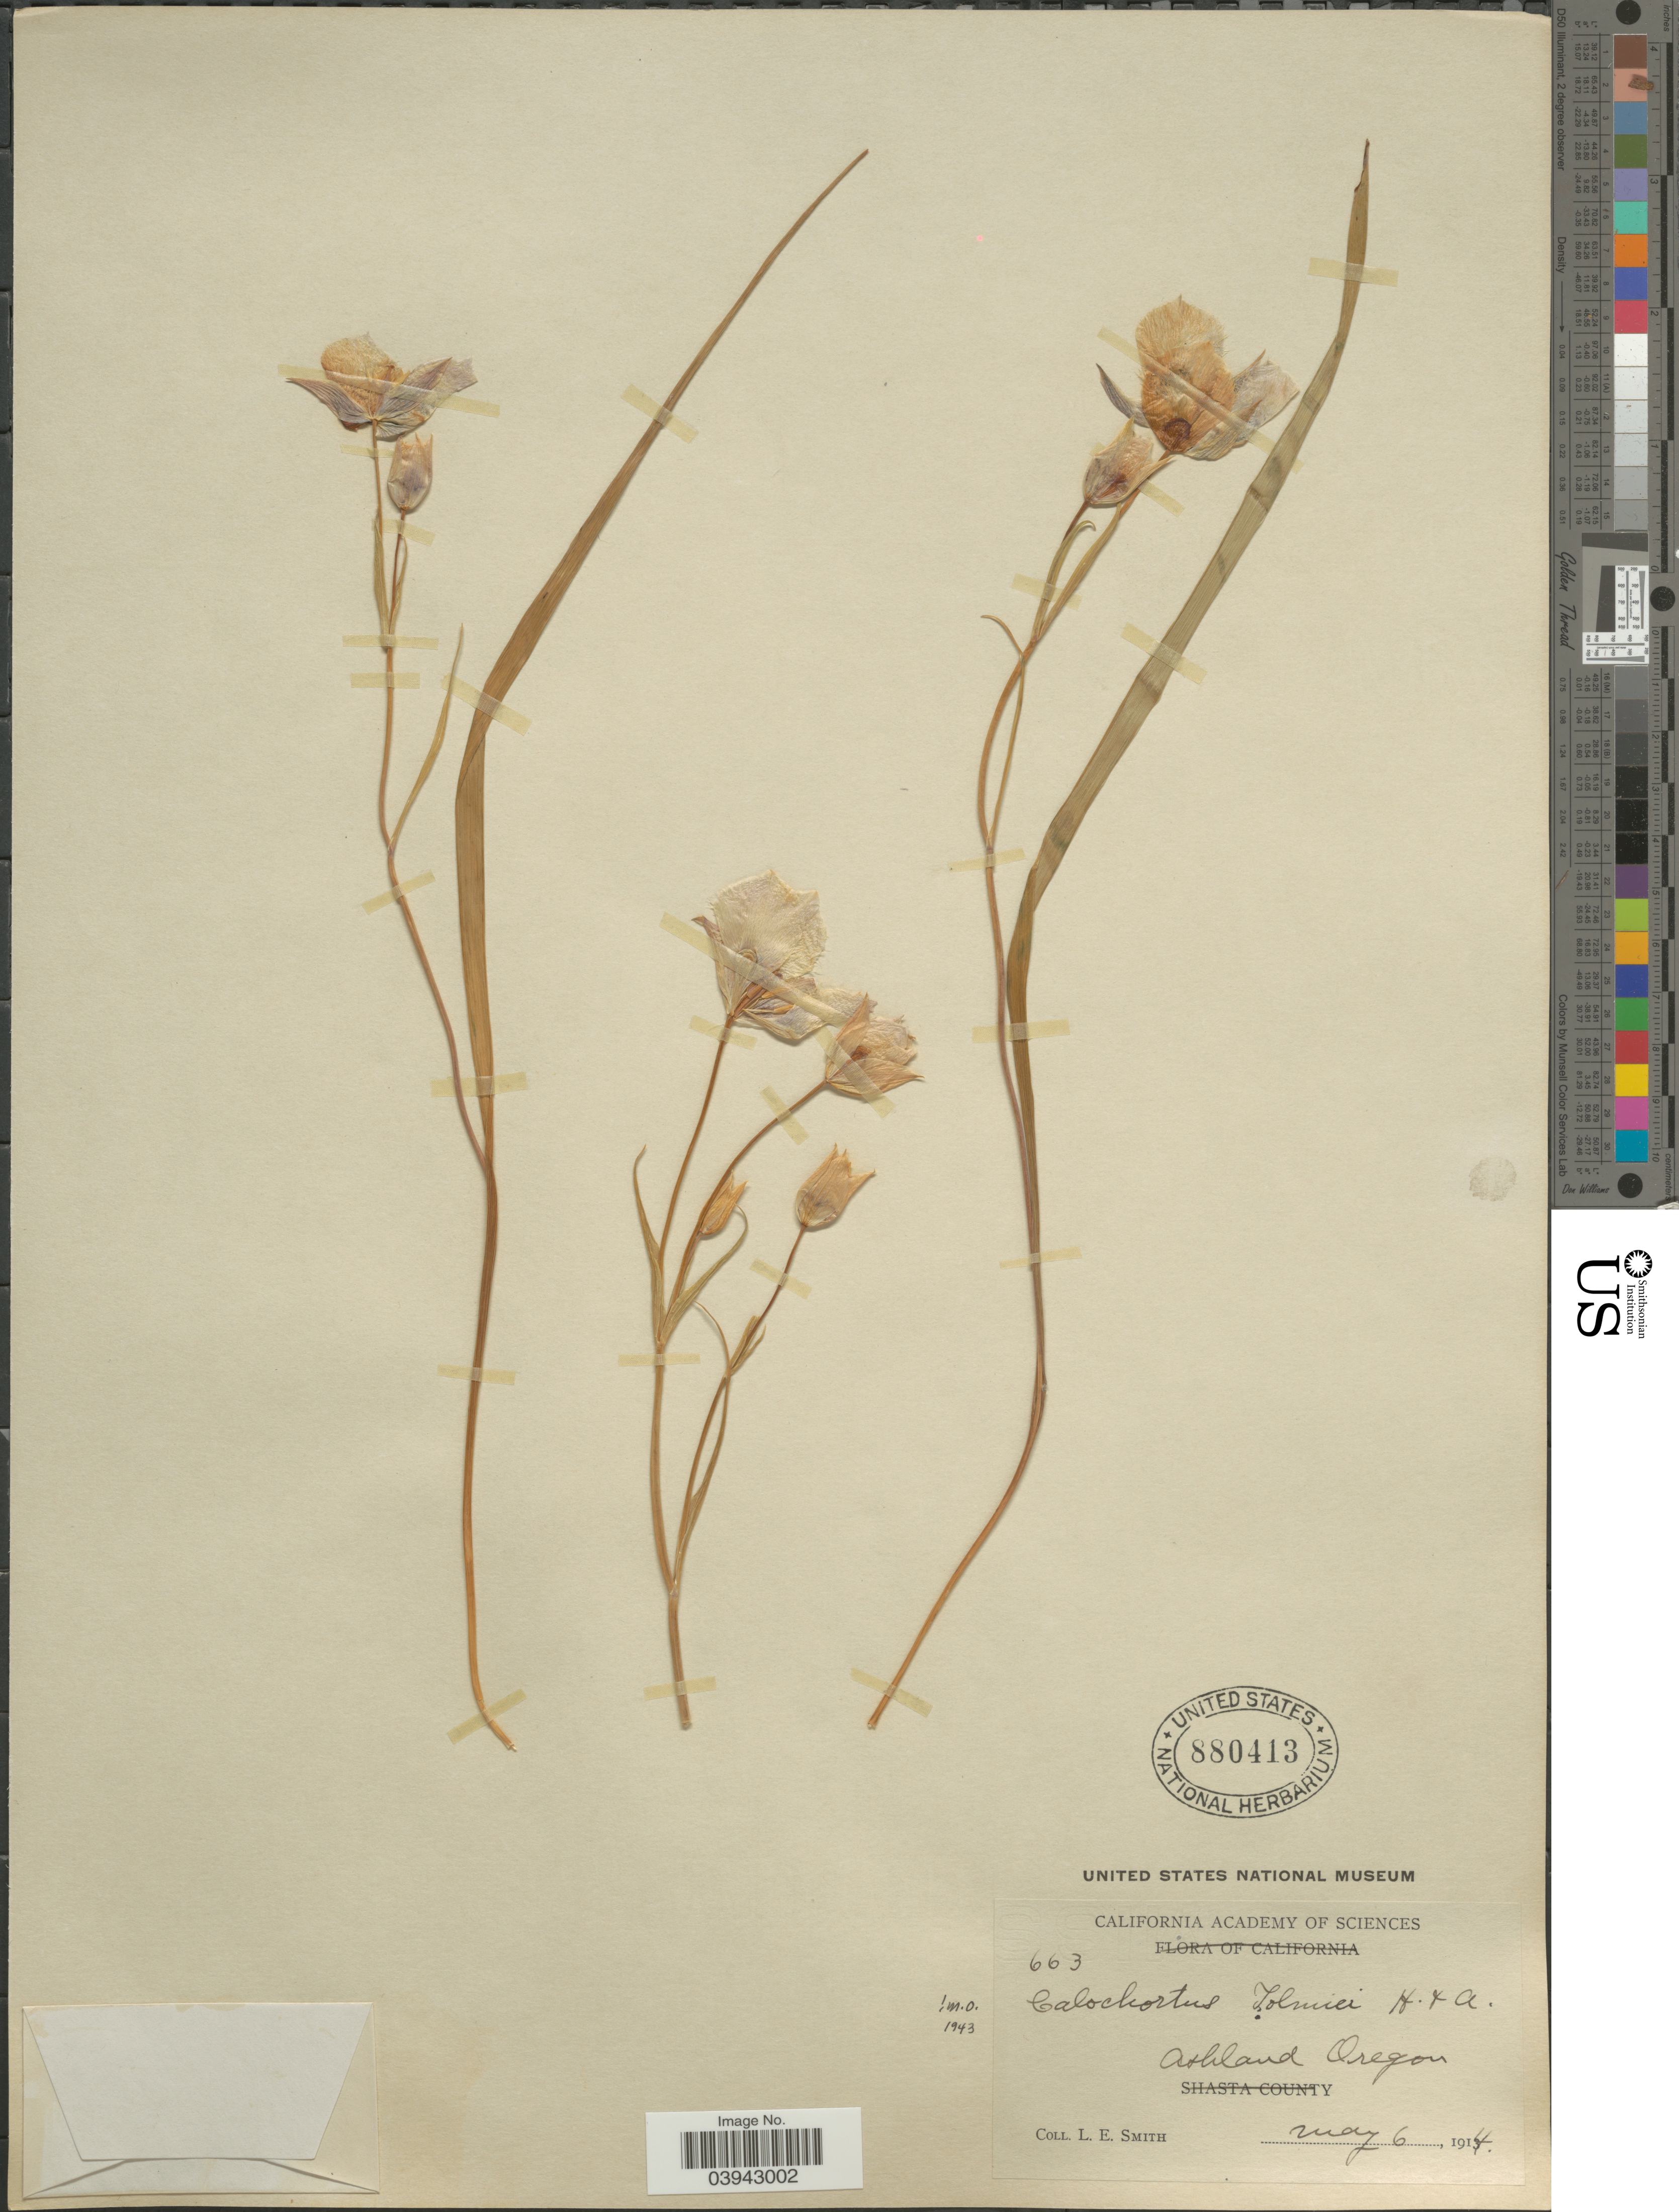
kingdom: Plantae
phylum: Tracheophyta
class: Liliopsida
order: Liliales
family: Liliaceae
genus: Calochortus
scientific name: Calochortus tolmiei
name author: Hook. & Arn.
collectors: L. E. Smith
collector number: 663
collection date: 1914-05-06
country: United States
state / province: Oregon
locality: Ashland.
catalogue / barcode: US 880413